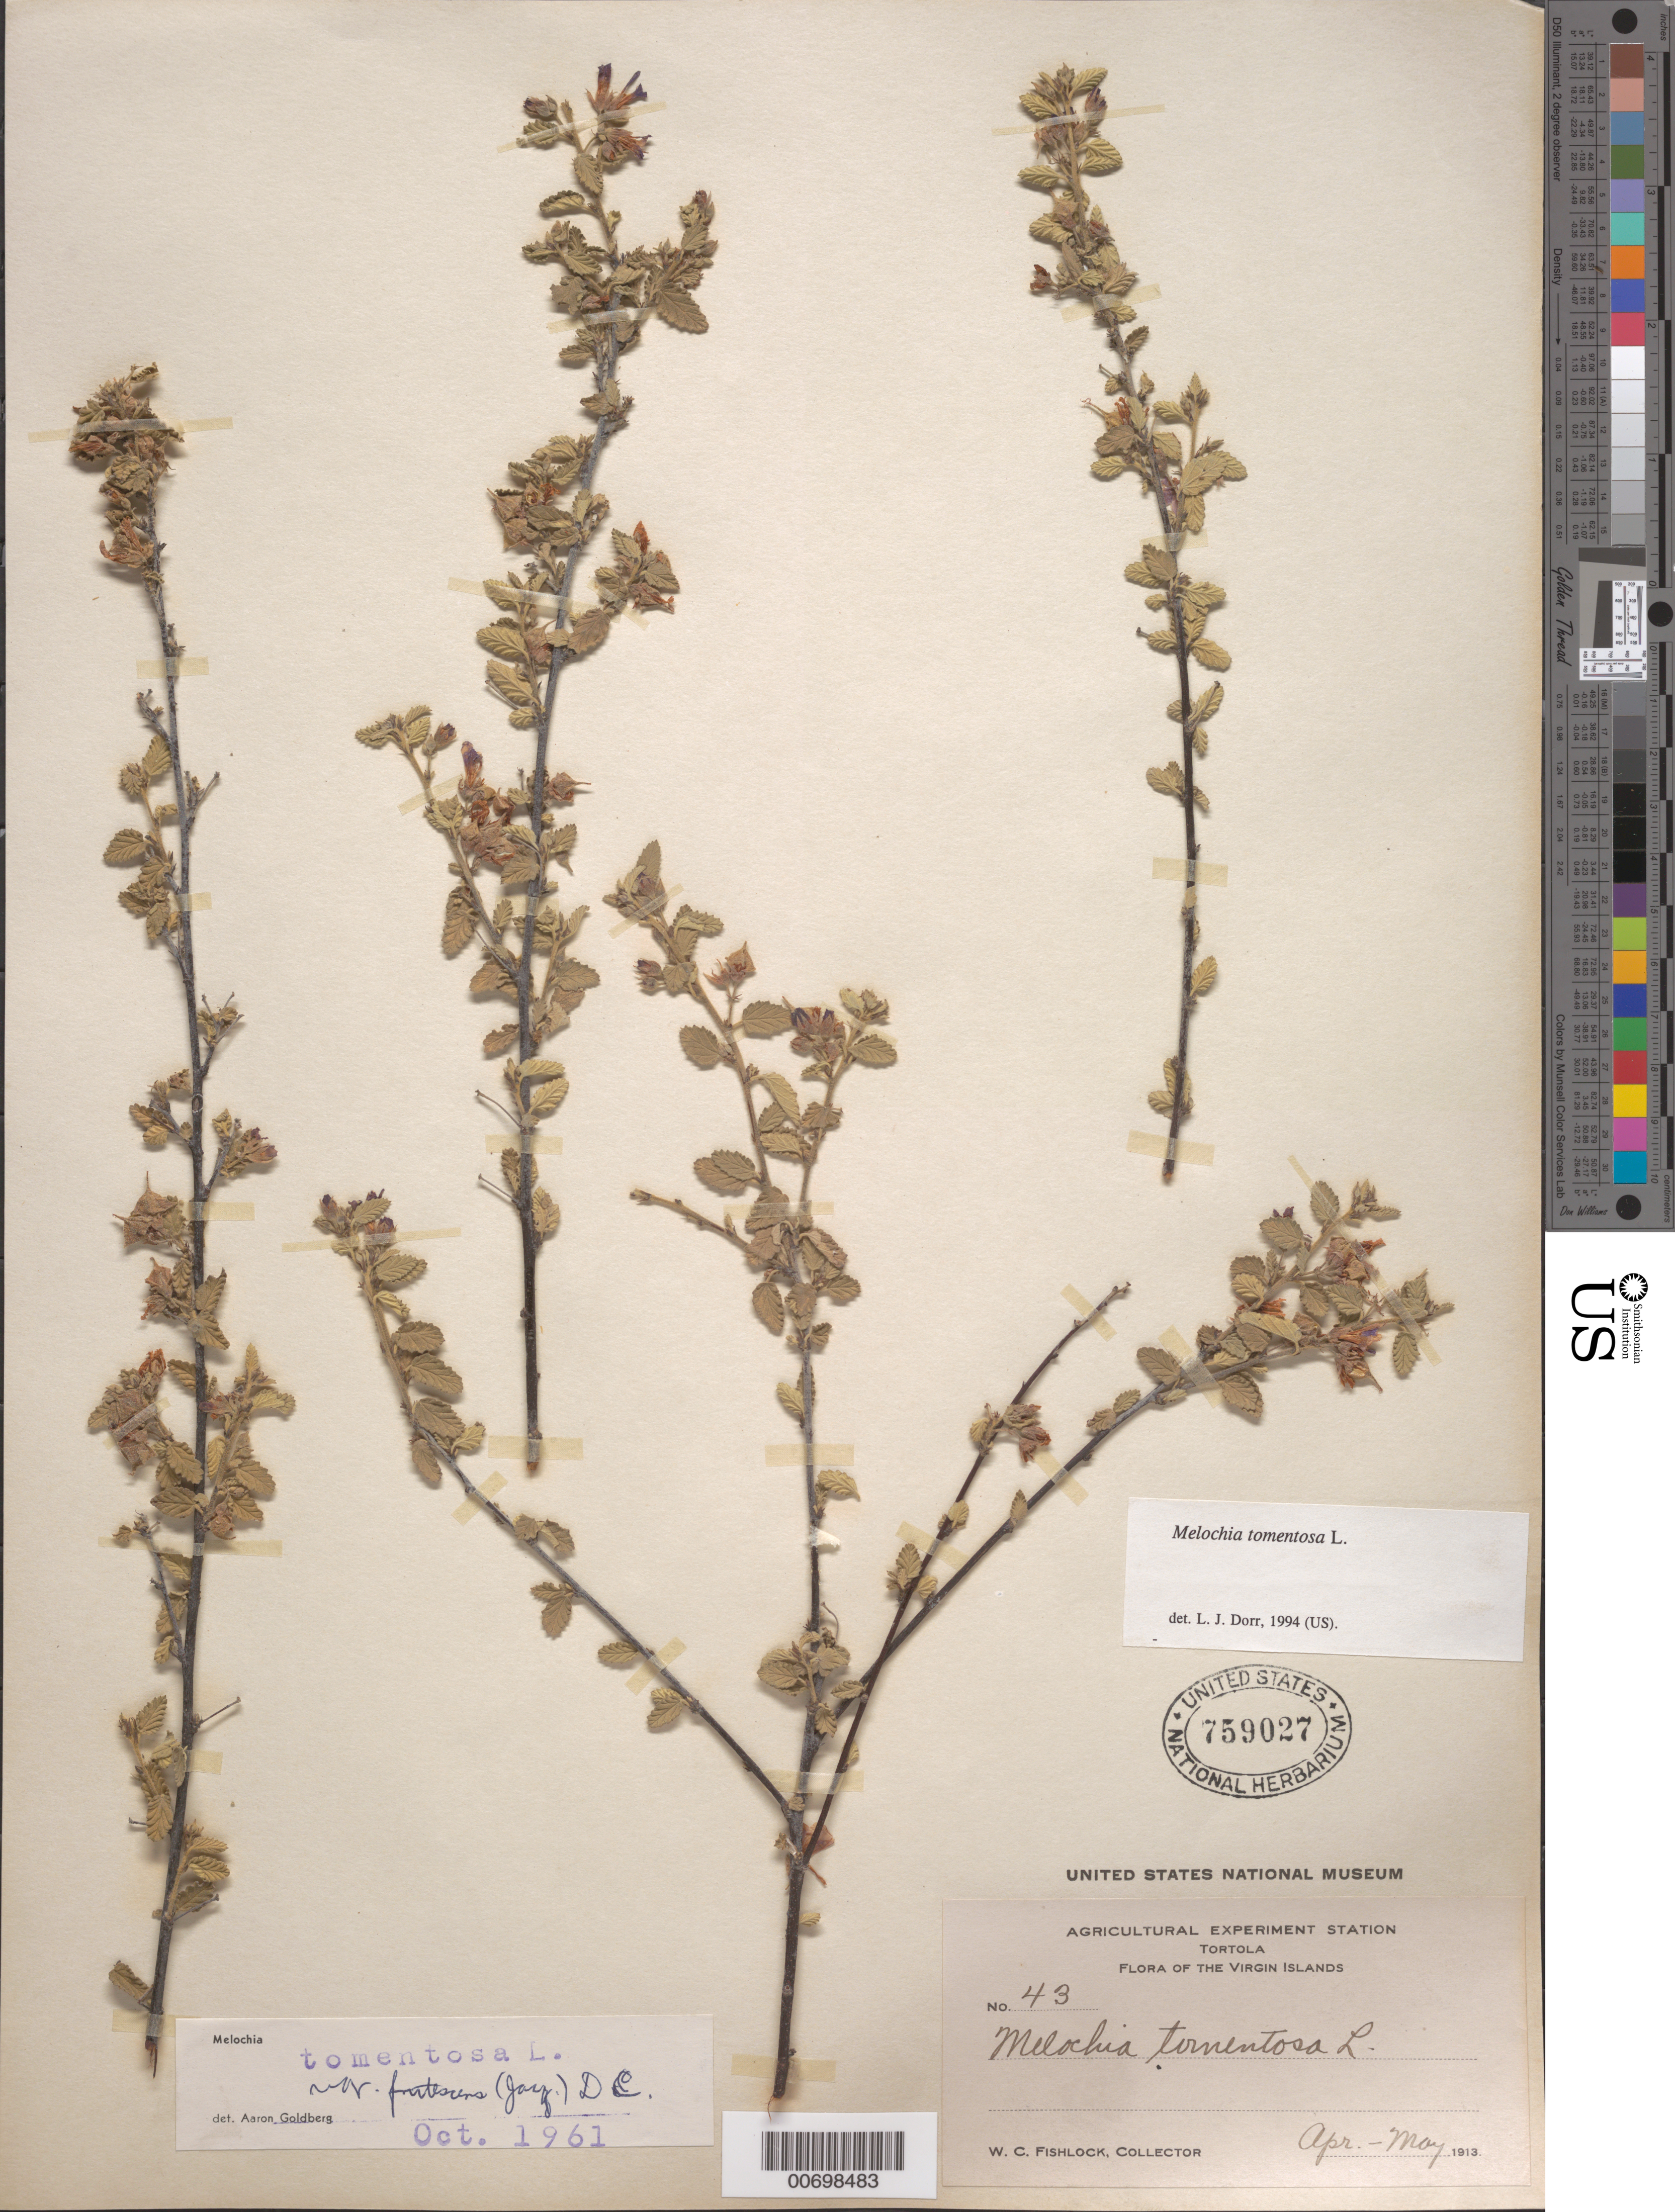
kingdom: Plantae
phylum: Tracheophyta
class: Magnoliopsida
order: Malvales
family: Malvaceae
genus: Melochia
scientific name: Melochia tomentosa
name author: L.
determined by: Dorr, L. J., (BOT), Smithsonian Institution - National Museum of Natural History (UNITED STATES)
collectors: W. Fishlock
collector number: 43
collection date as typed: Apr 1913 to -- May 1913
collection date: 1913-04/1913-05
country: British Virgin Islands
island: Tortola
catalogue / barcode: US 759027